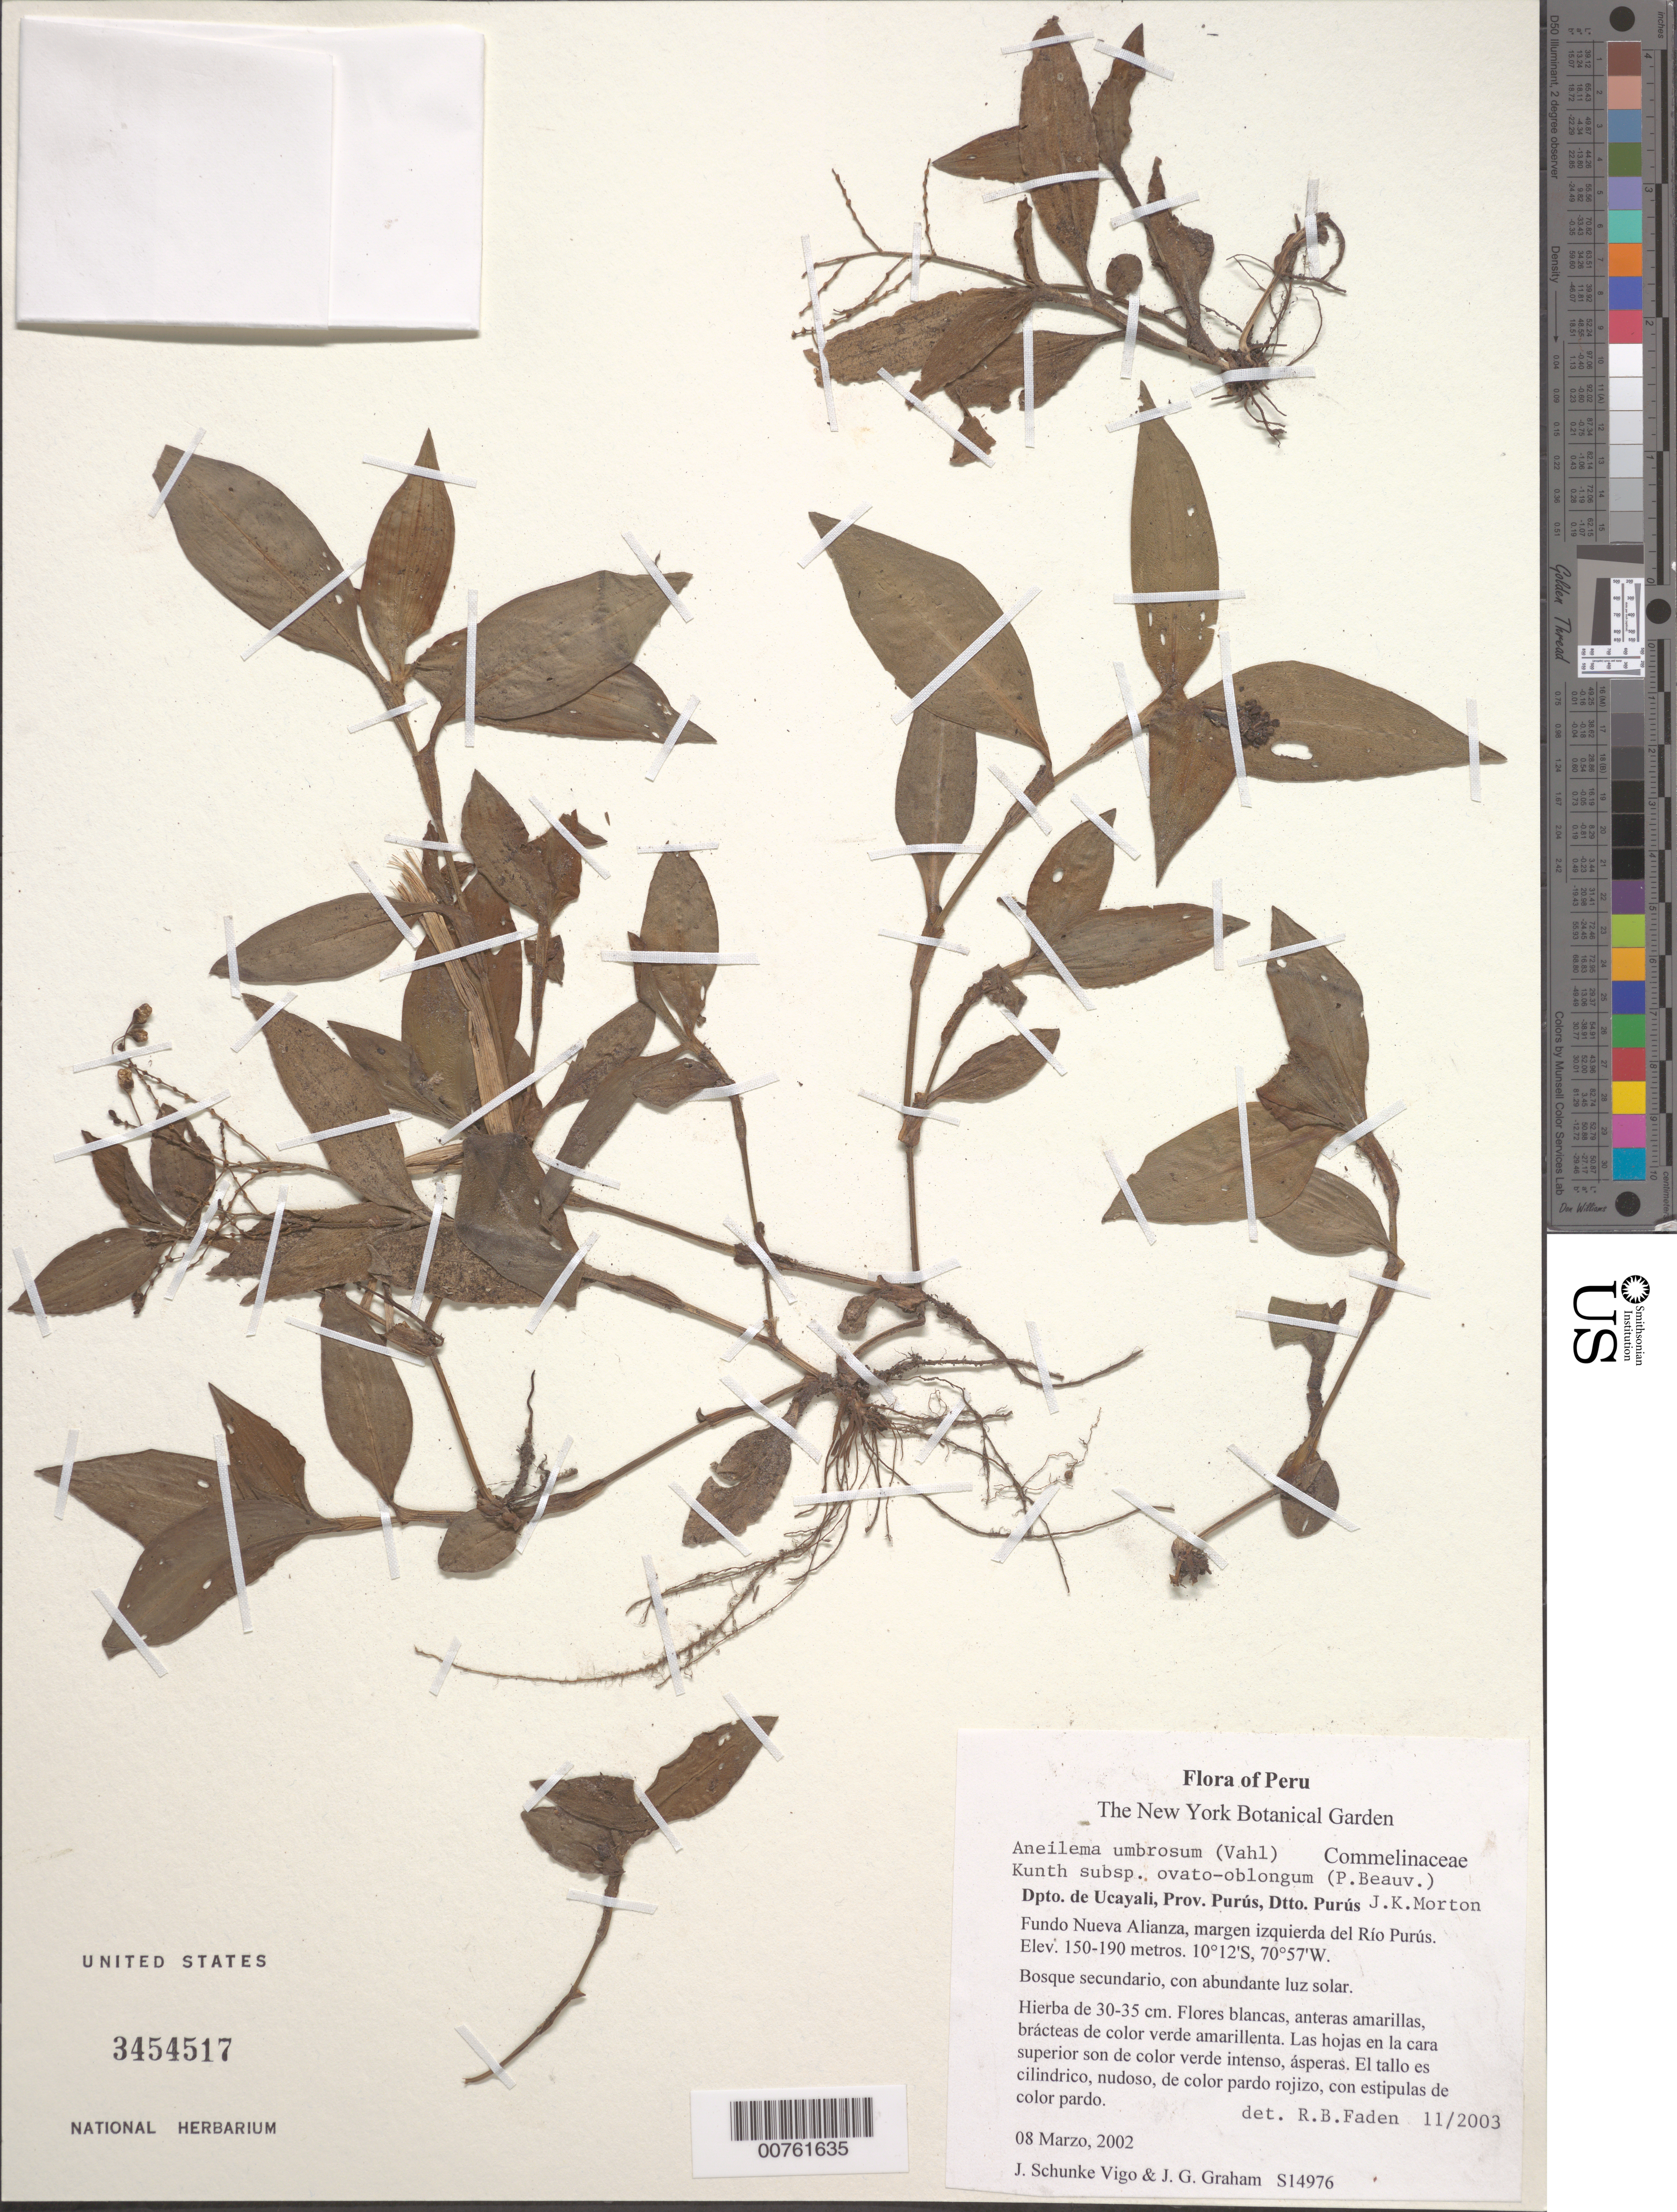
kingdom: Plantae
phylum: Tracheophyta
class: Liliopsida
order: Commelinales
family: Commelinaceae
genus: Aneilema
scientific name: Aneilema umbrosum subsp. ovato-oblongum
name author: (P. Beauv.) J.K. Morton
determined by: Faden, Robert B., (US), Smithsonian Institution - National Museum of Natural History (UNITED STATES)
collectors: J. Schunke Vigo & J. Graham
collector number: S14976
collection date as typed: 8 Mar 2002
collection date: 2002-03-08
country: Peru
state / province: Ucayali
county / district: Purús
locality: Purus Fundo Nueva Alianza, margen izquierda del Rio Purus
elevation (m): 150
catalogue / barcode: US 3454517